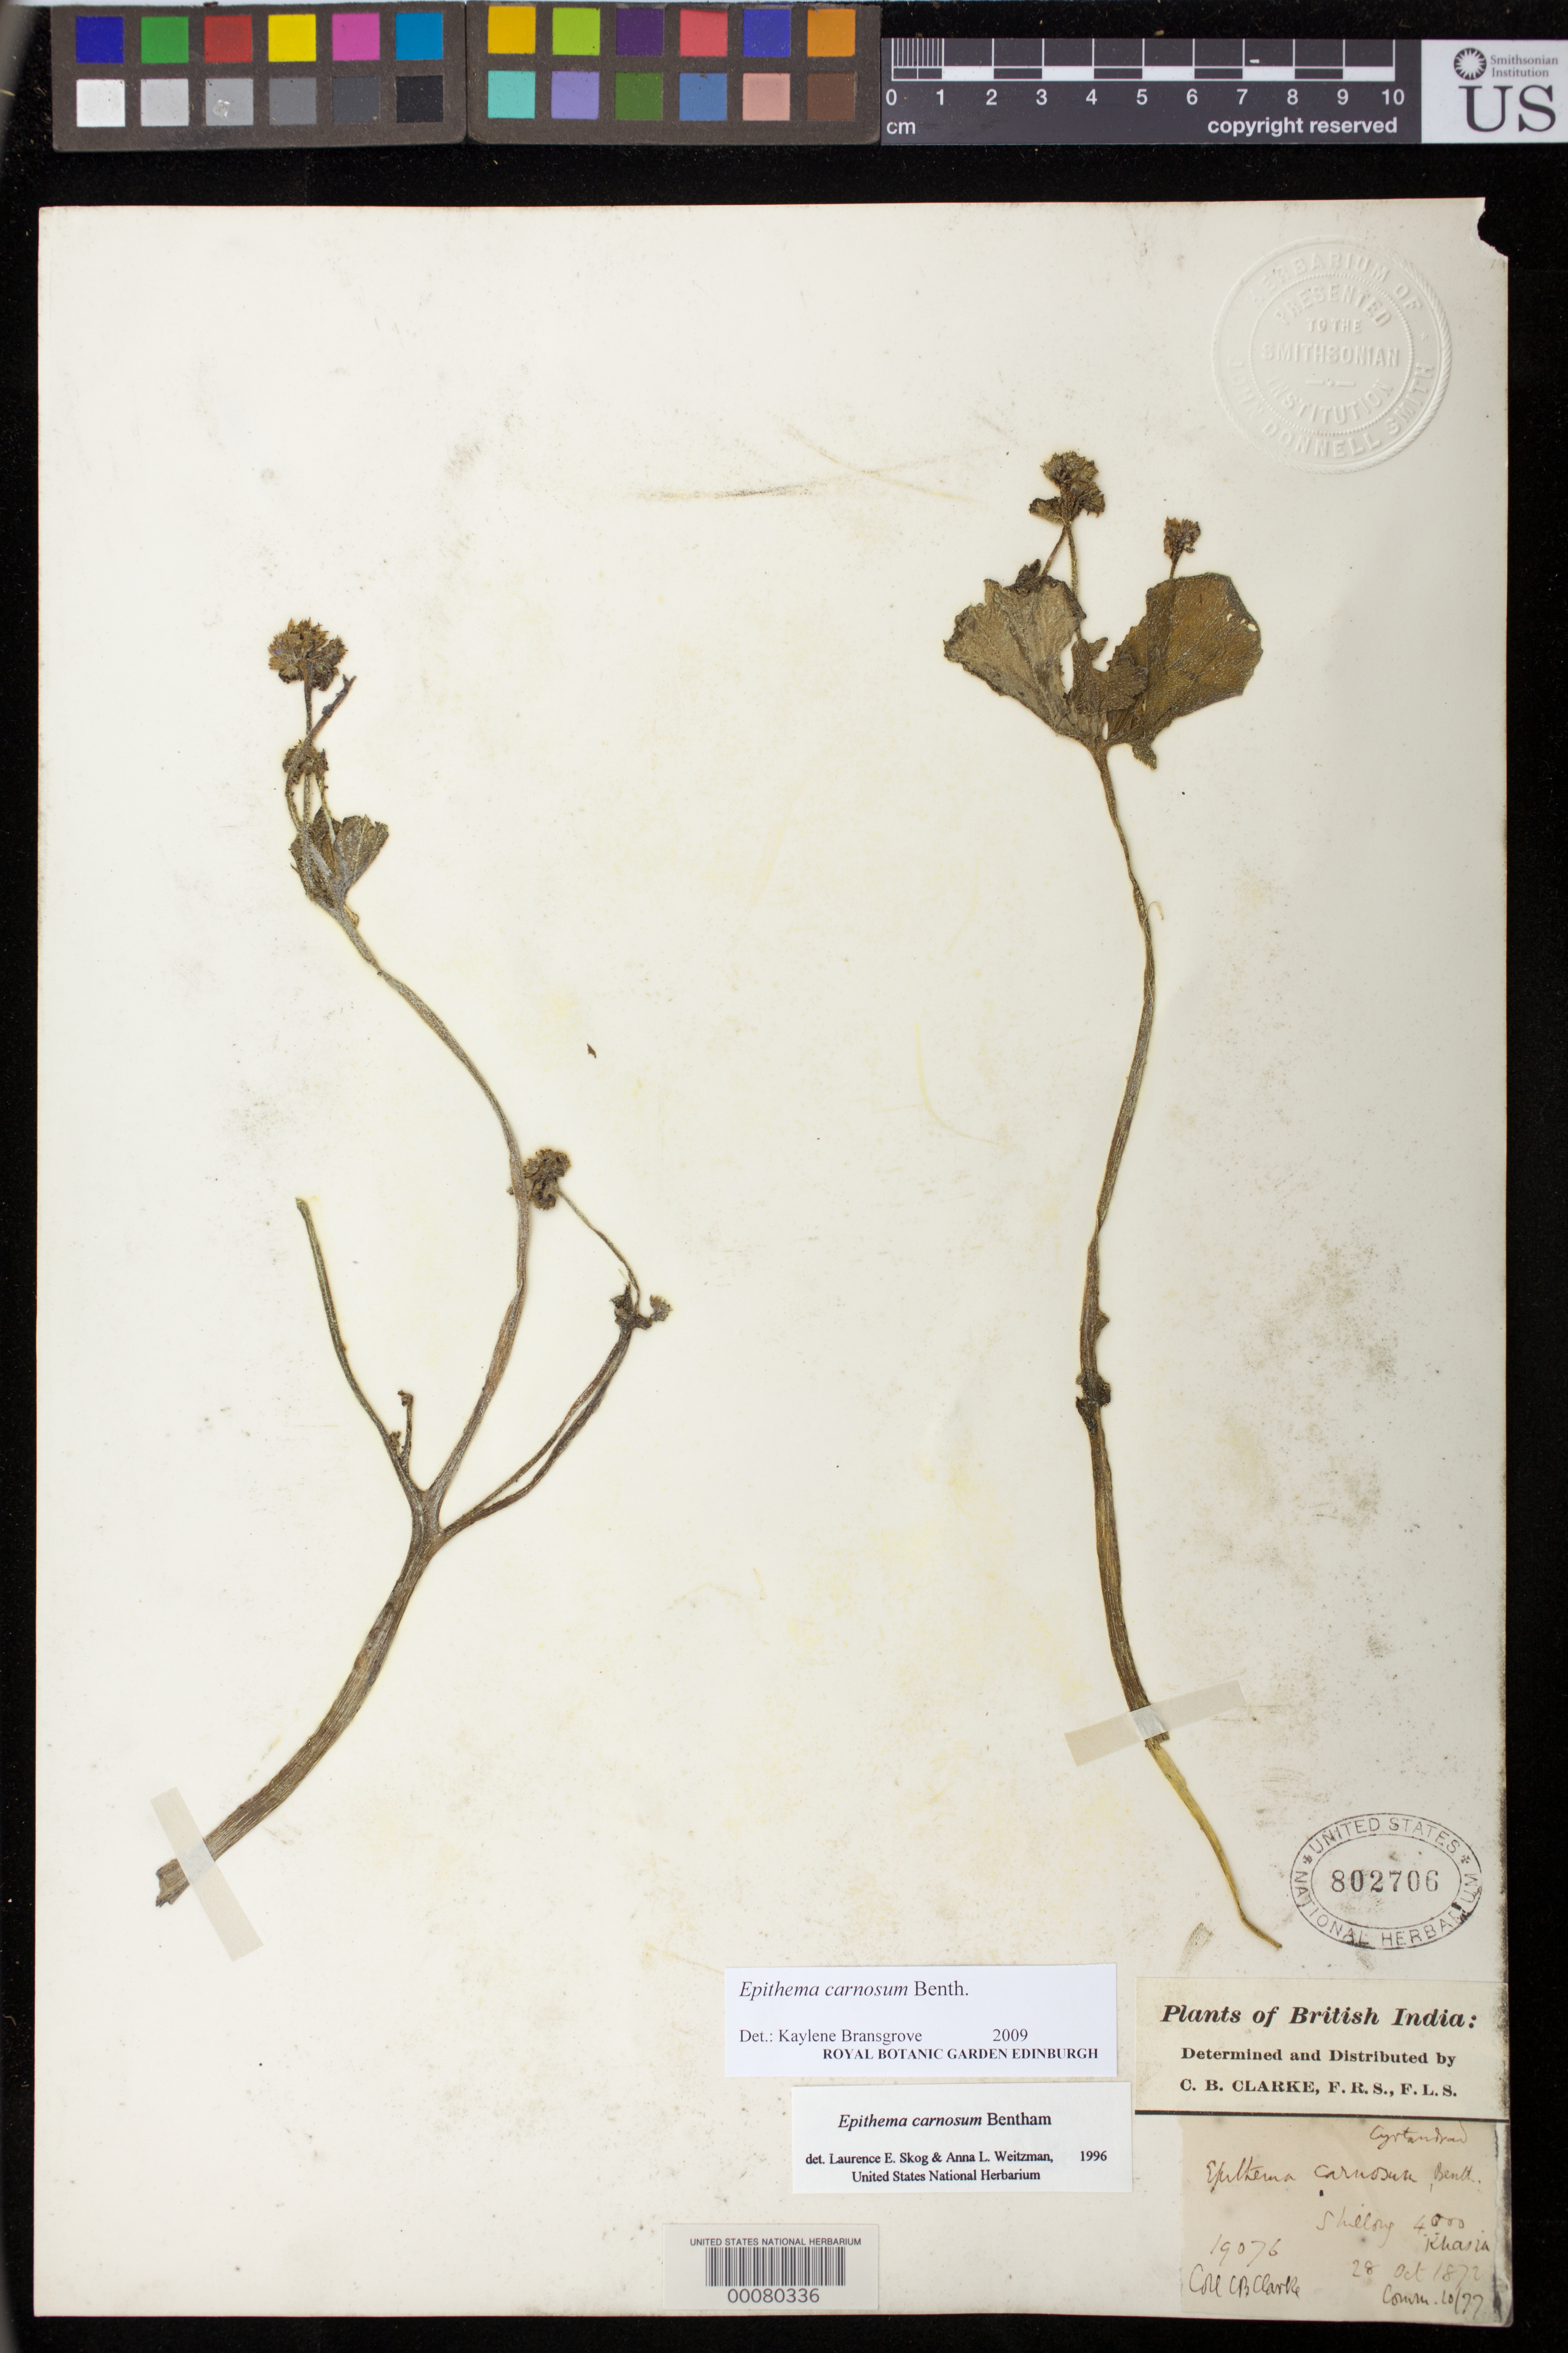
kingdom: Plantae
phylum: Tracheophyta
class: Magnoliopsida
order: Lamiales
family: Gesneriaceae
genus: Epithema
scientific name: Epithema carnosum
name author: Benth.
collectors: C. B. Clarke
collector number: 19076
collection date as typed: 28 Oct 1872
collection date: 1872-10-28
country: India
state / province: Meghalaya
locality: Shillong, khasia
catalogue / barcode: US 802706